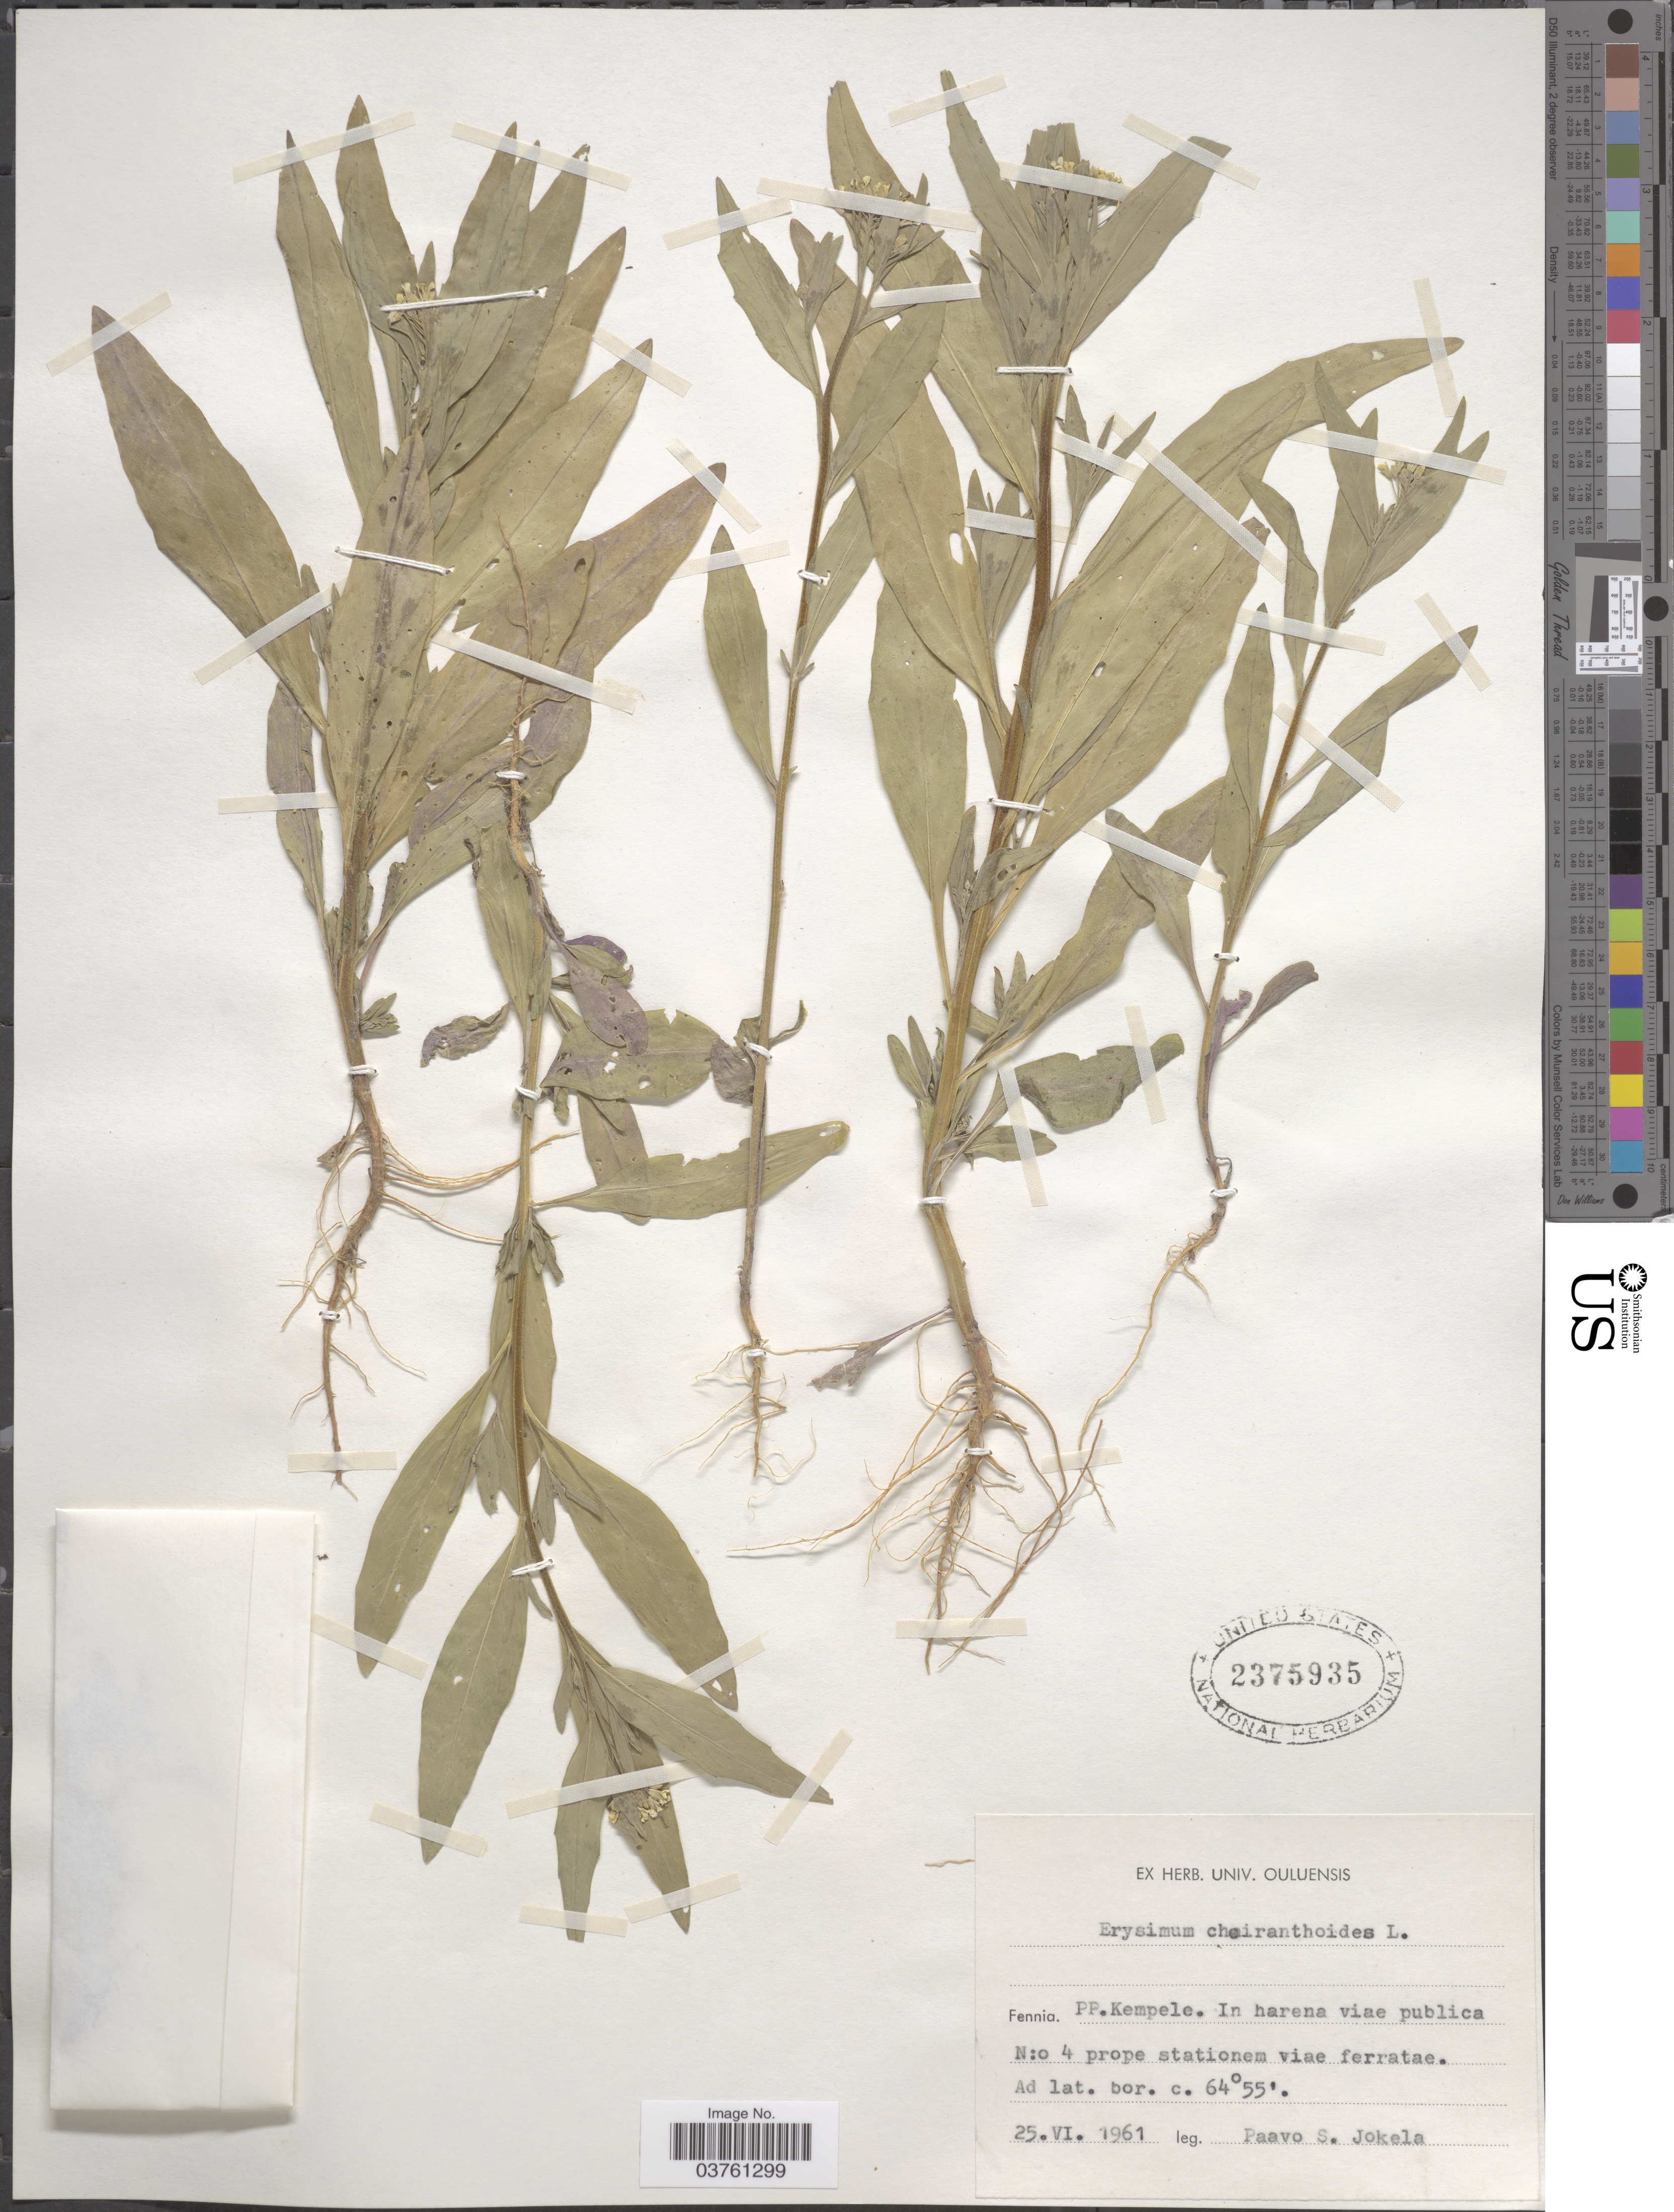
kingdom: Plantae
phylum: Tracheophyta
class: Magnoliopsida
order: Brassicales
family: Brassicaceae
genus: Erysimum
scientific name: Erysimum cheiranthoides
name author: L.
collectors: P. Jokela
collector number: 4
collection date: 1961-06-25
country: Finland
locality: Fennia. PP.Kempele. In harena viae publica prope stationem viae ferratae.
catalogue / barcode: US 2375935